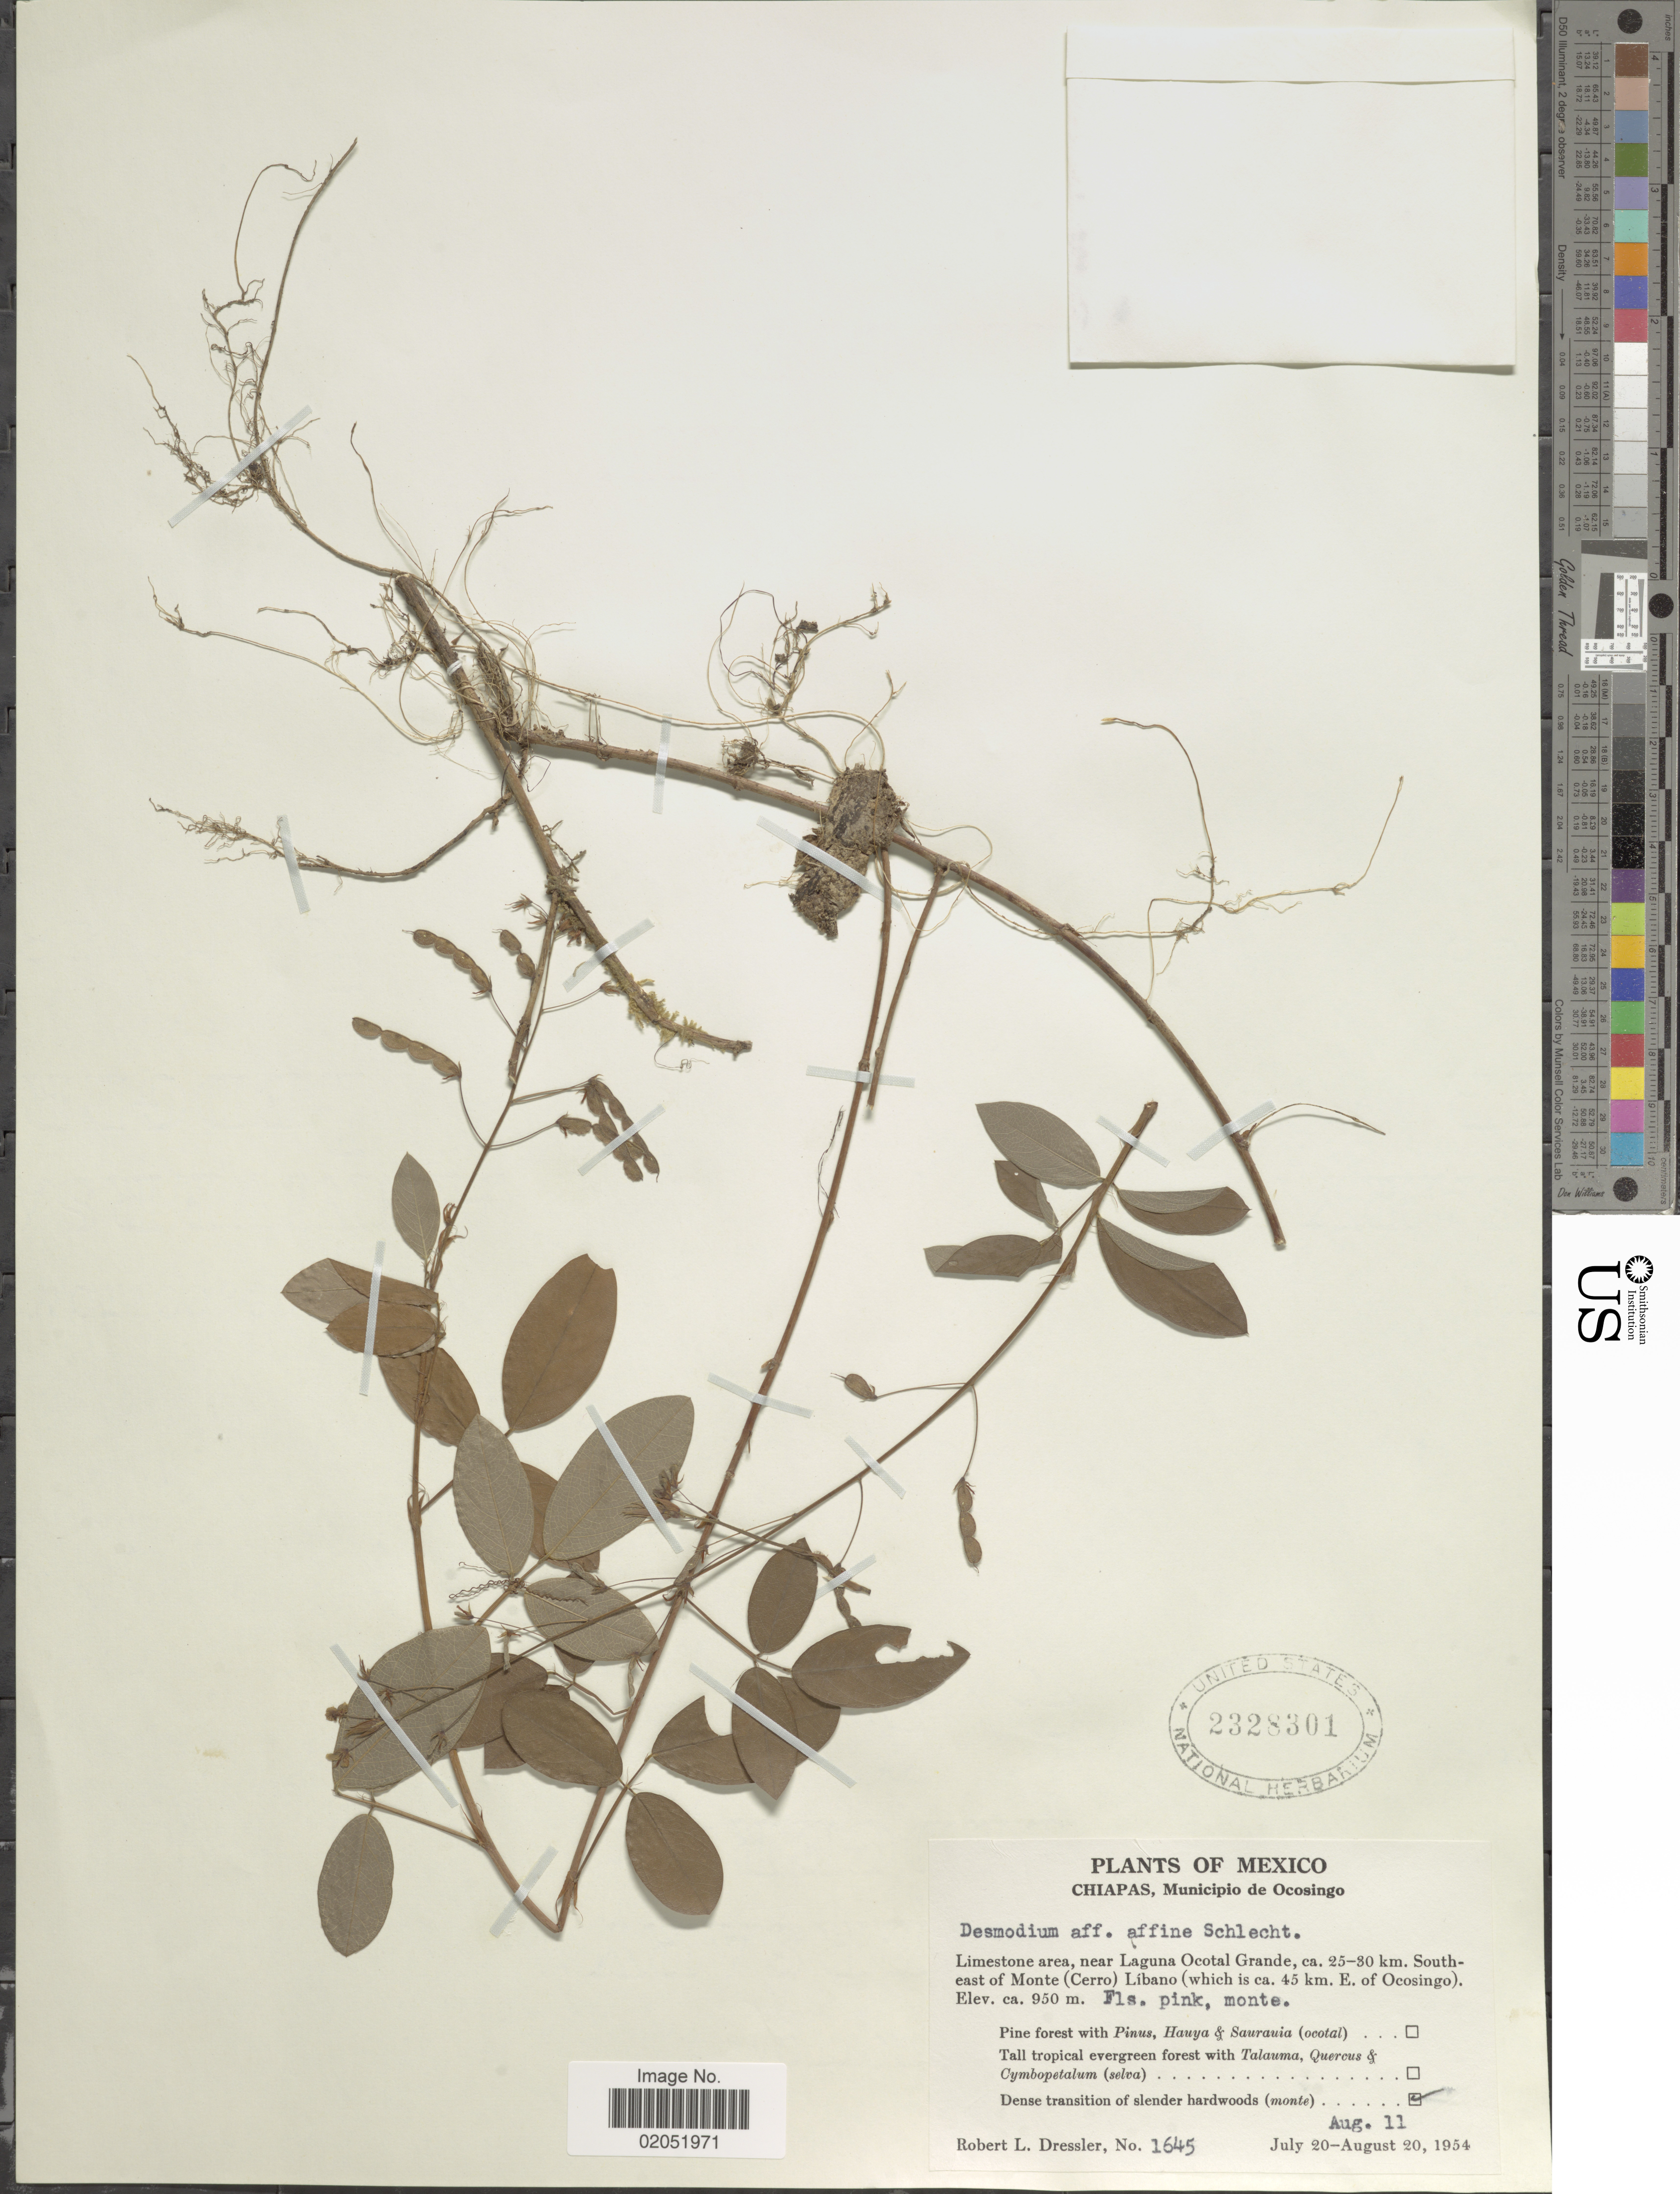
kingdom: Plantae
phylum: Tracheophyta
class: Magnoliopsida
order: Fabales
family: Fabaceae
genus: Desmodium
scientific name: Desmodium affine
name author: Schltdl.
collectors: R. Dressler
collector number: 1645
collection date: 1954-08-11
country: Mexico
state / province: Chiapas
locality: Municipio de Ocosingo. Near Laguna Ocotal Grande, ca. 25-30 km. South-east of Monte (Cerro) Libano (which is ca. 45 km E of Ocosingo)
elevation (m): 950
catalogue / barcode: US 2328301